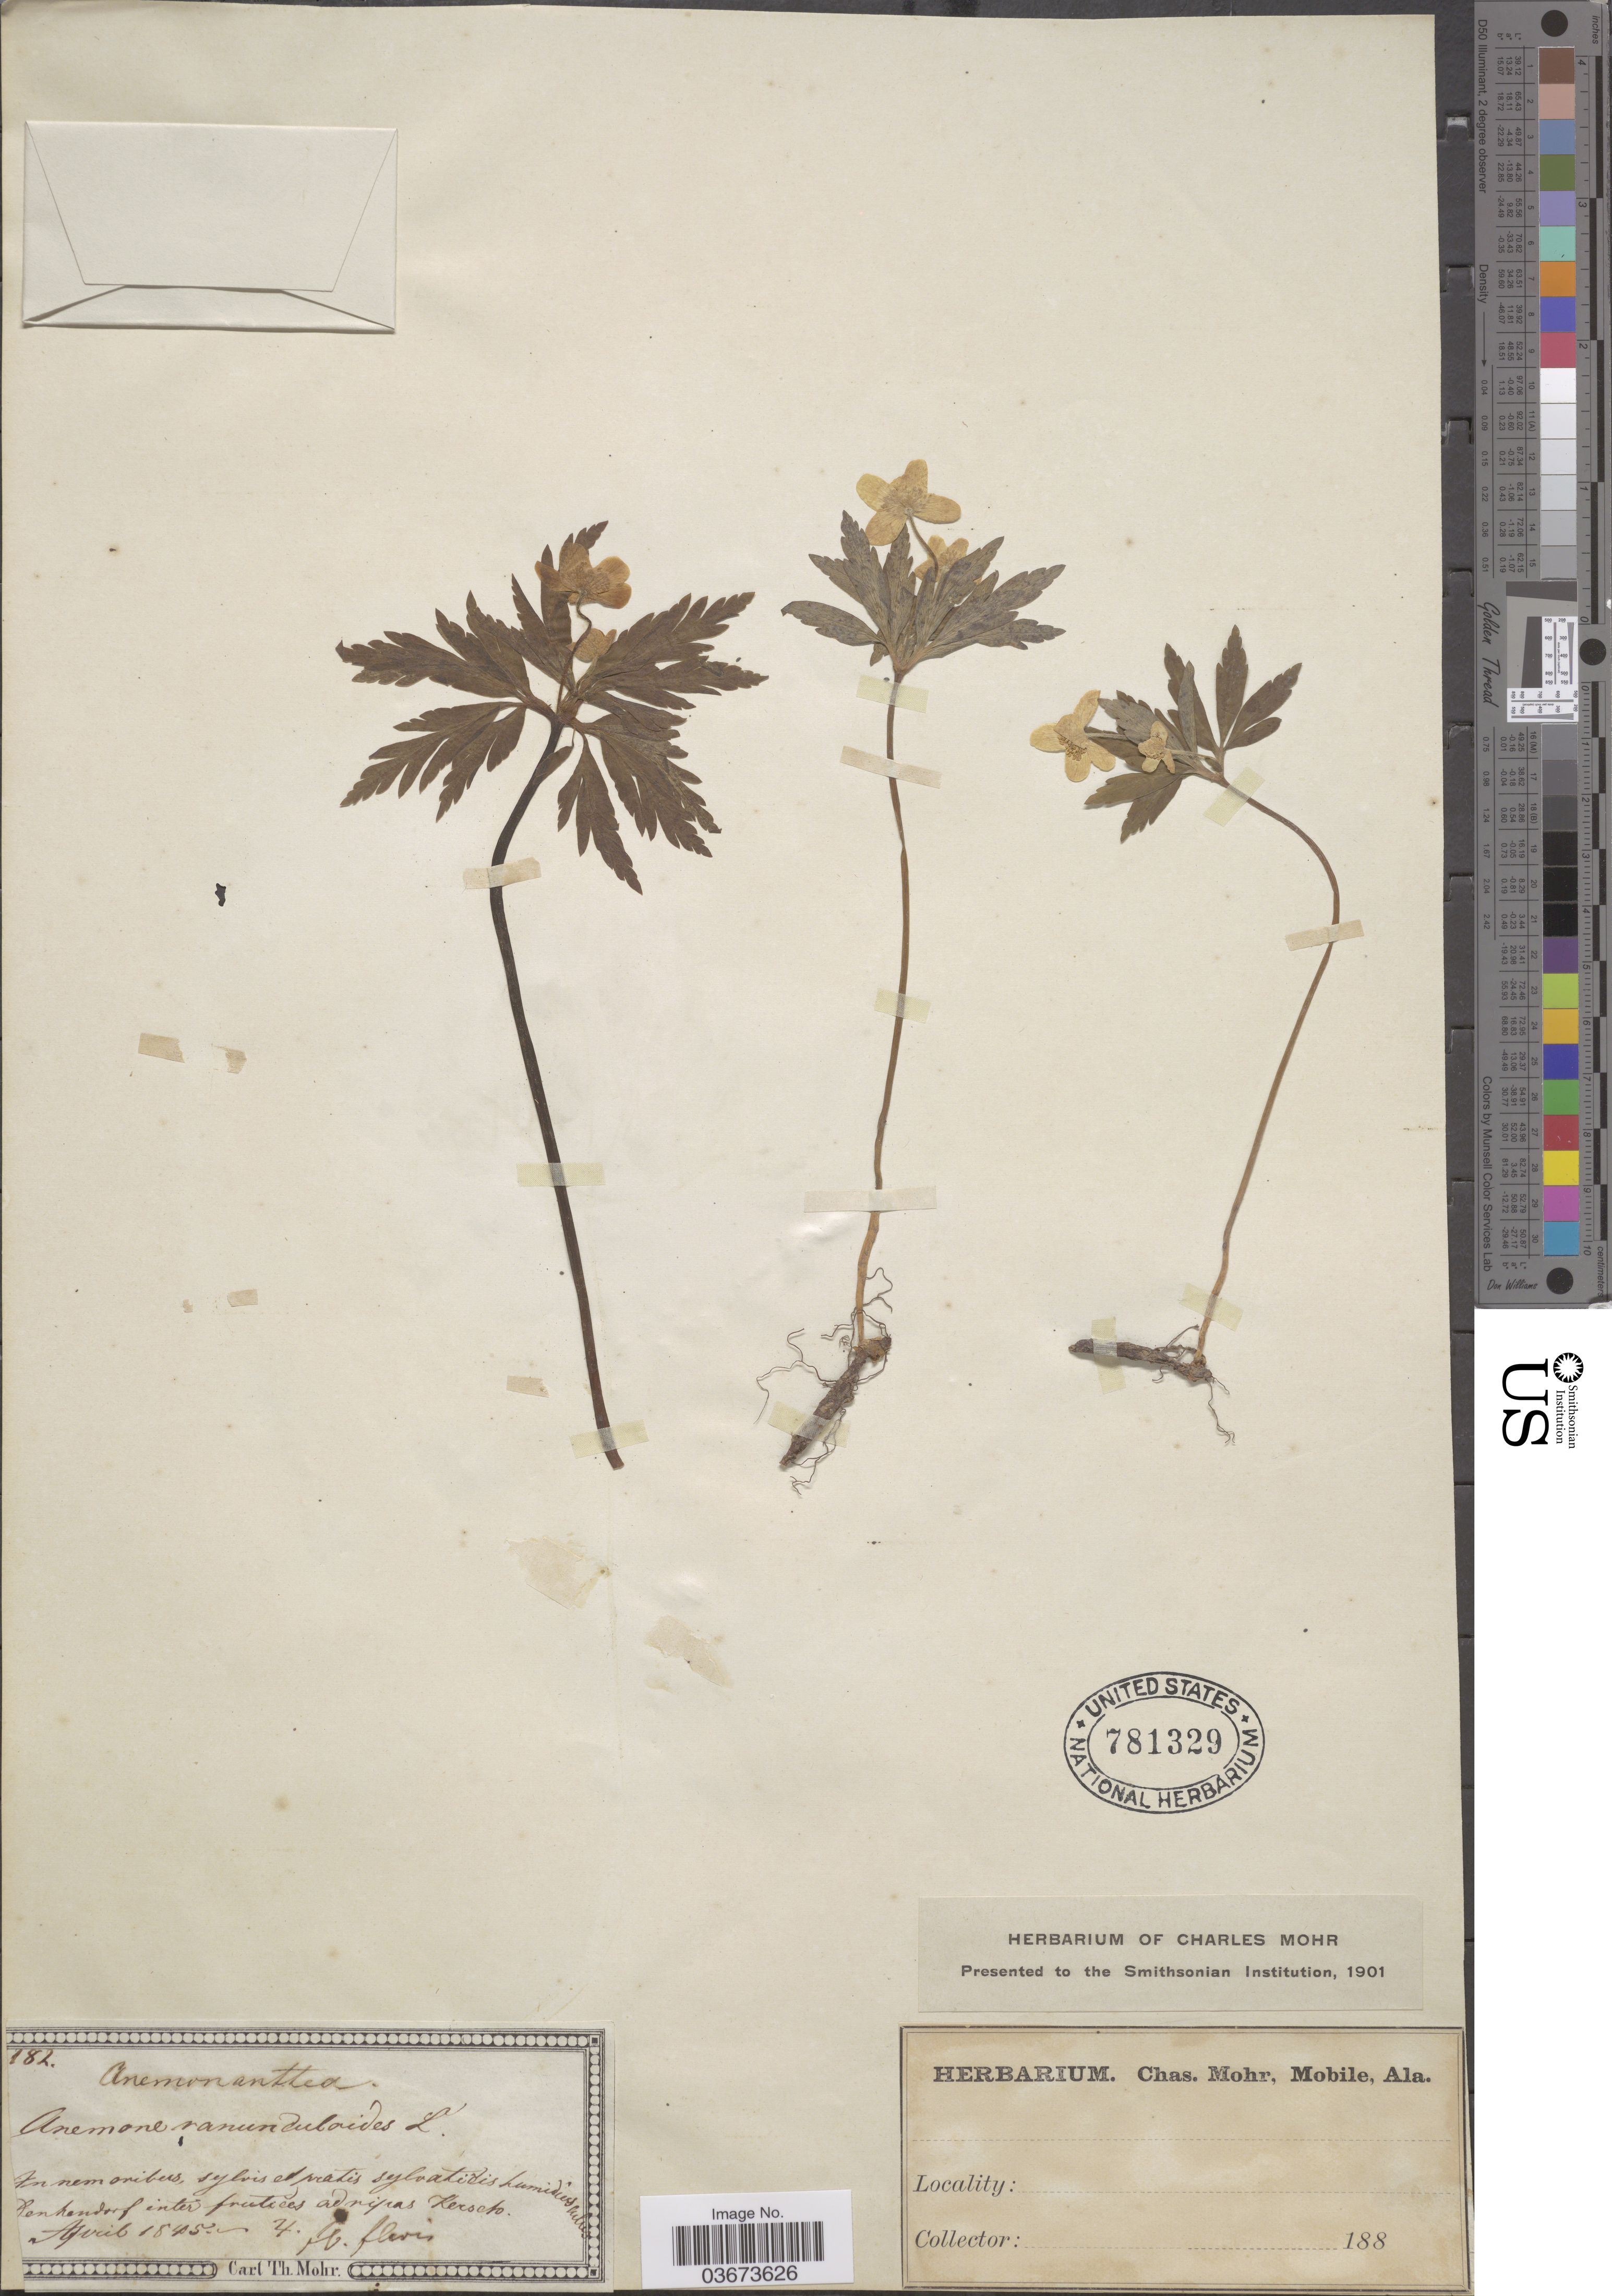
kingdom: Plantae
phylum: Tracheophyta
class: Magnoliopsida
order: Ranunculales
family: Ranunculaceae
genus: Anemone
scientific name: Anemone ranunculoides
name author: L.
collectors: ex herb. Charles Mohr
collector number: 182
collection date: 1845-04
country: Germany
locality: Denkendorf inter frutices ad ripas Kersch.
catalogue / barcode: US 781329